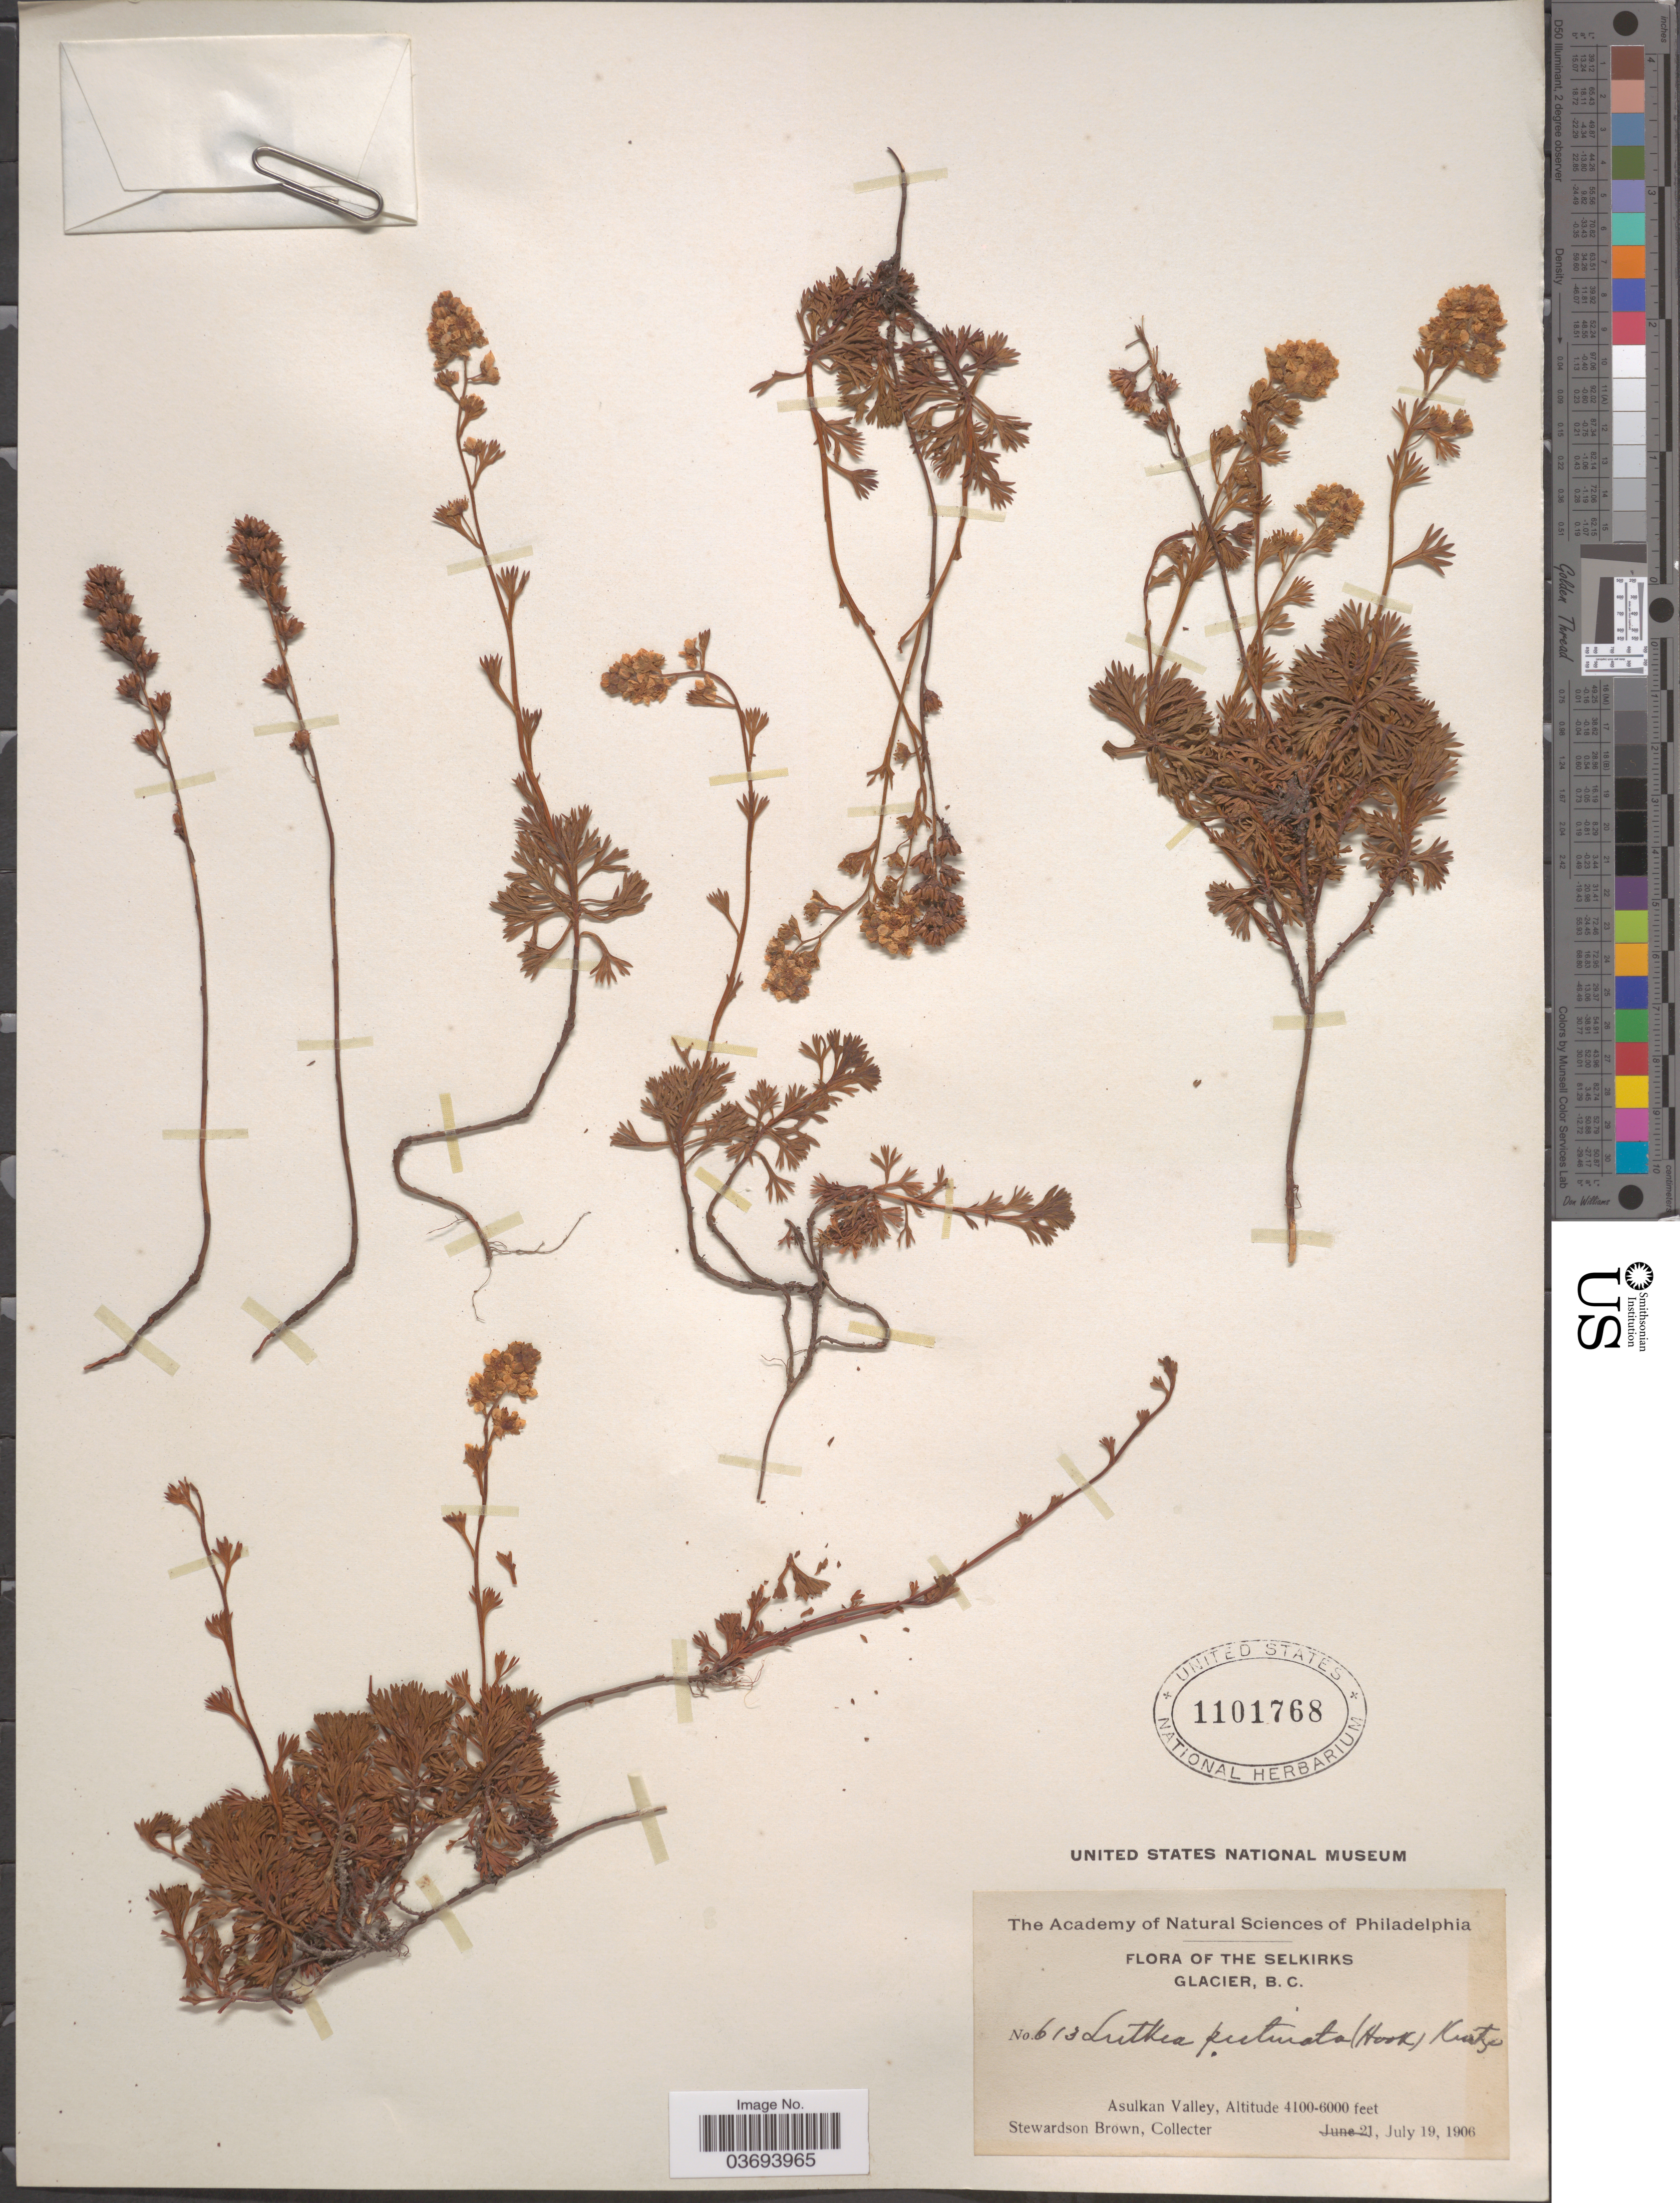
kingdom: Plantae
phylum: Tracheophyta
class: Magnoliopsida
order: Rosales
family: Rosaceae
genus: Luetkea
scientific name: Luetkea pectinata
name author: (Pursh) Kuntze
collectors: S. Brown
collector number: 613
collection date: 1906-07-19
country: Canada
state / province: British Columbia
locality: The Selkirks. Glacier. Asulkan Valley.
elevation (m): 1250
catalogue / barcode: US 1101768